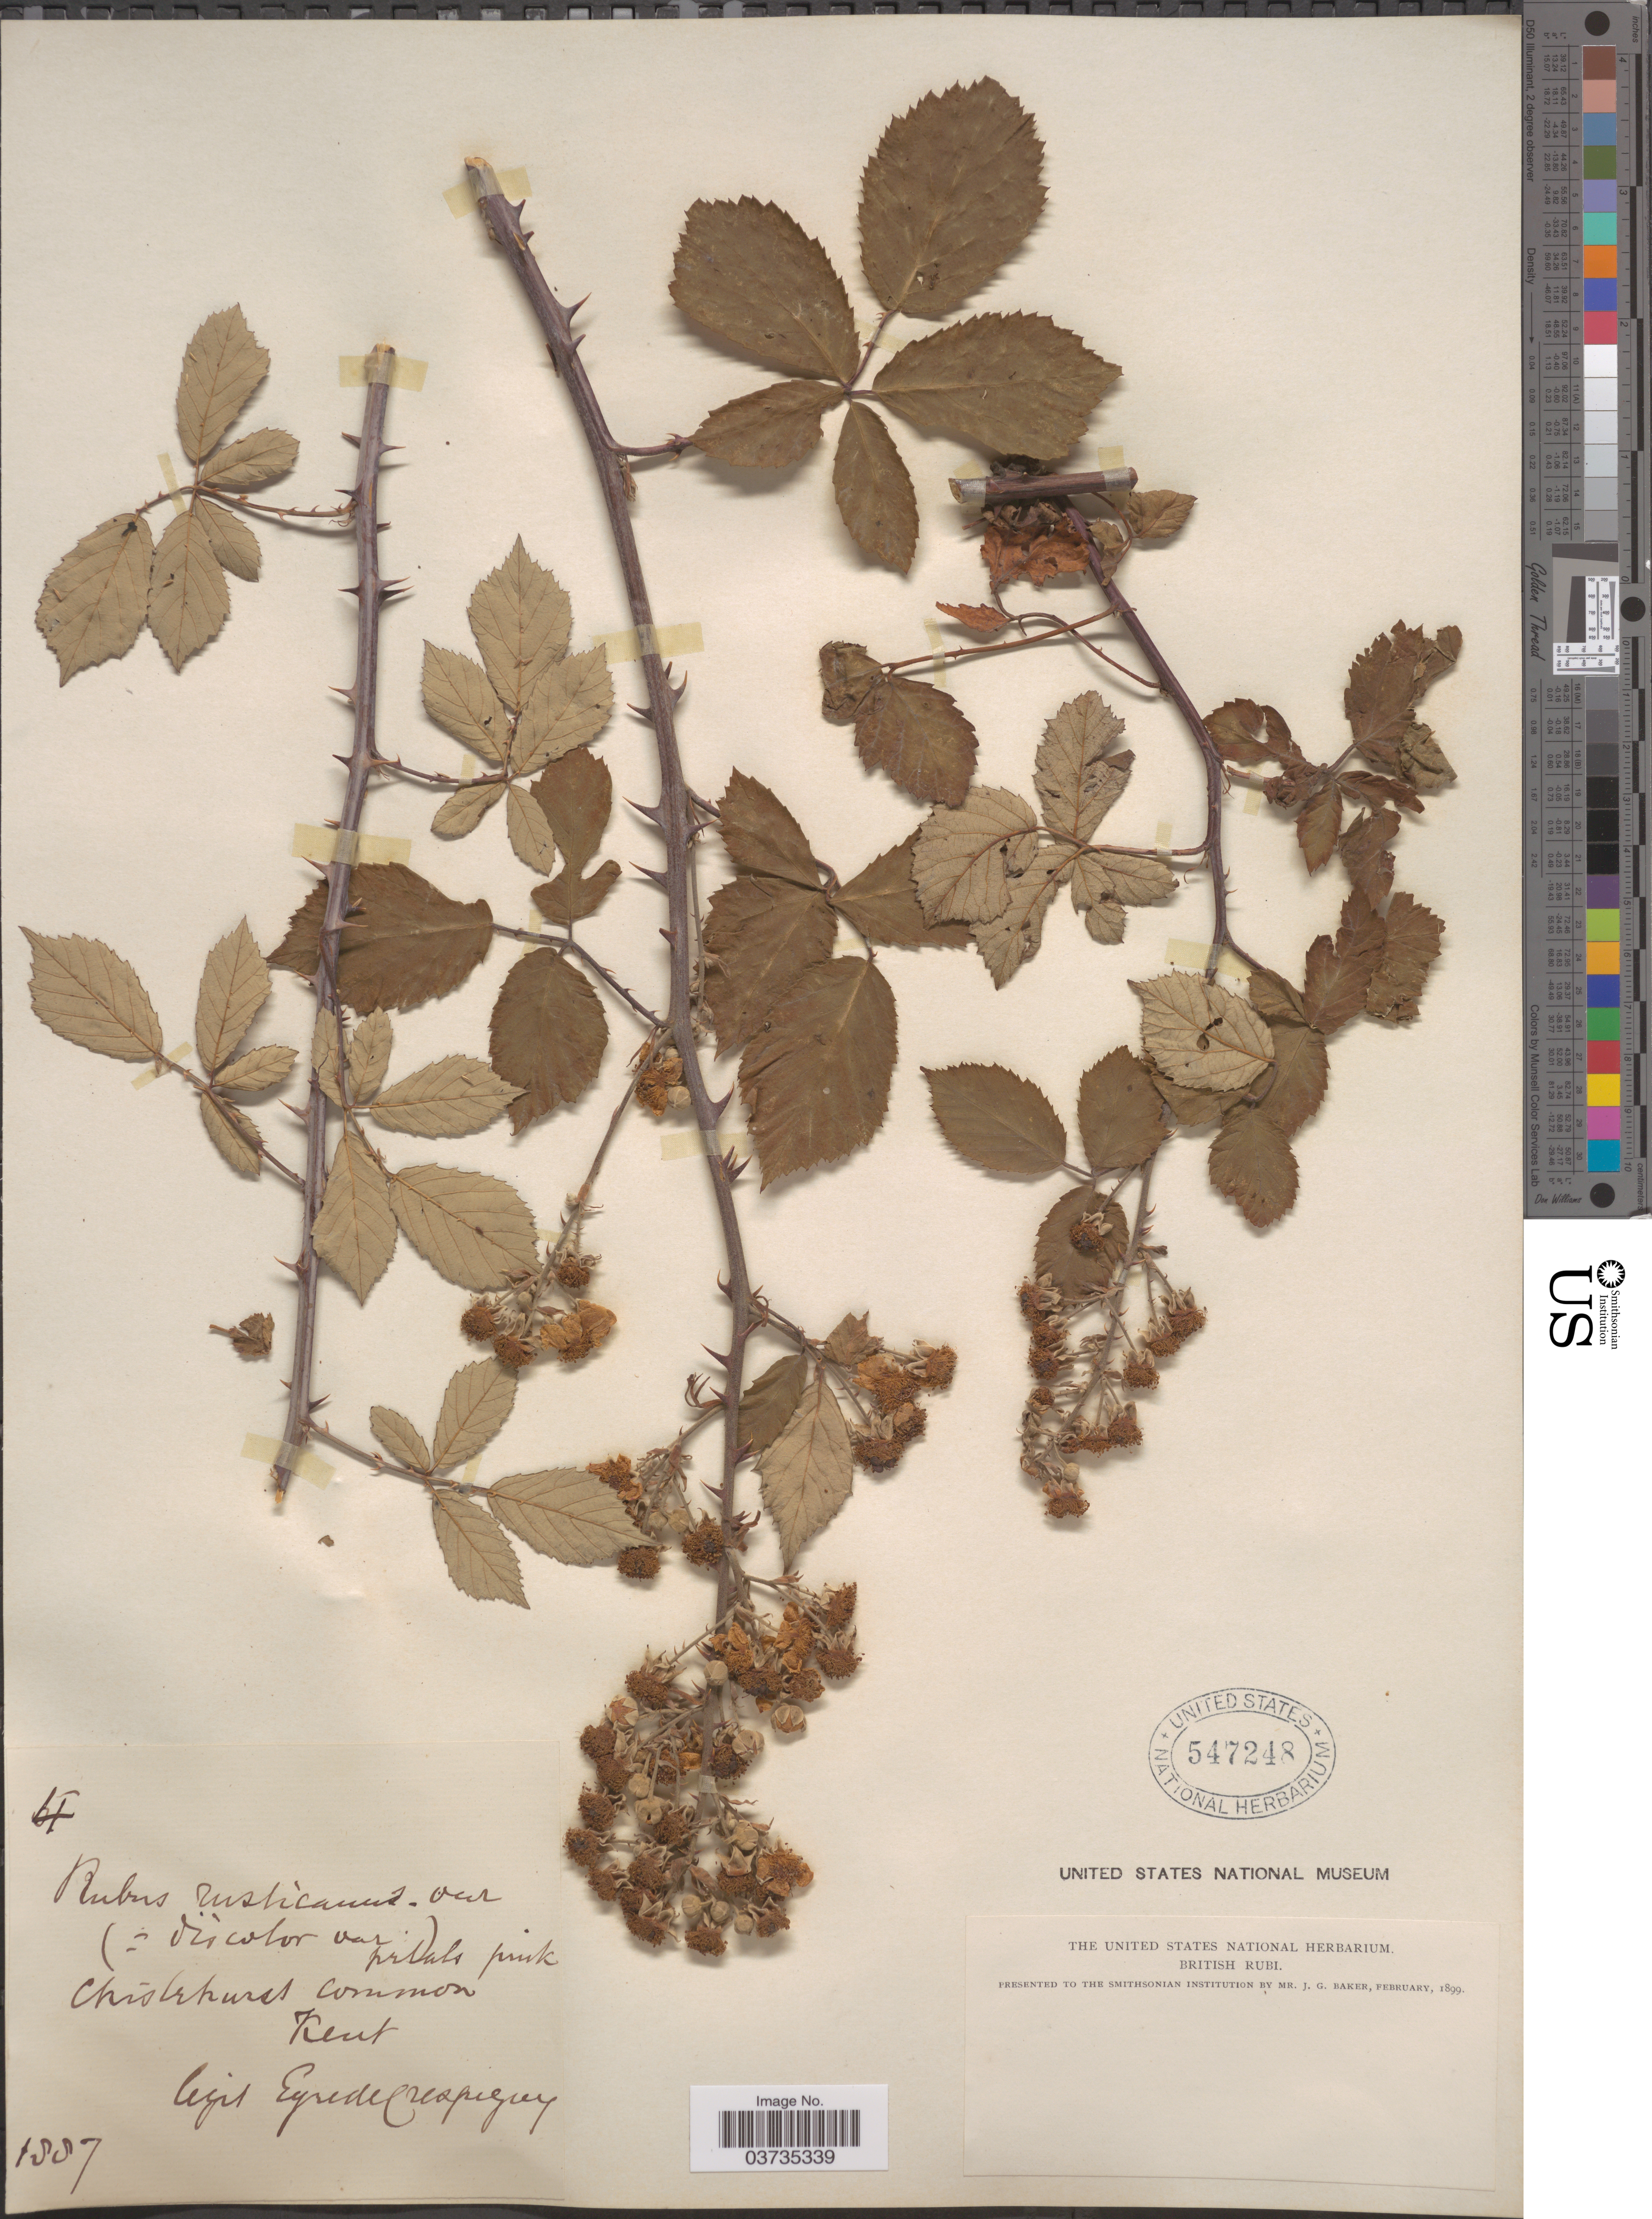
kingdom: Plantae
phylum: Tracheophyta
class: Magnoliopsida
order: Rosales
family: Rosaceae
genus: Rubus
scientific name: Rubus ulmifolius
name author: Schott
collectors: E. de Crespigny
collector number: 4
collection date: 1887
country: United Kingdom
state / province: England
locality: Chislehurst. Kent.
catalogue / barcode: US 547248